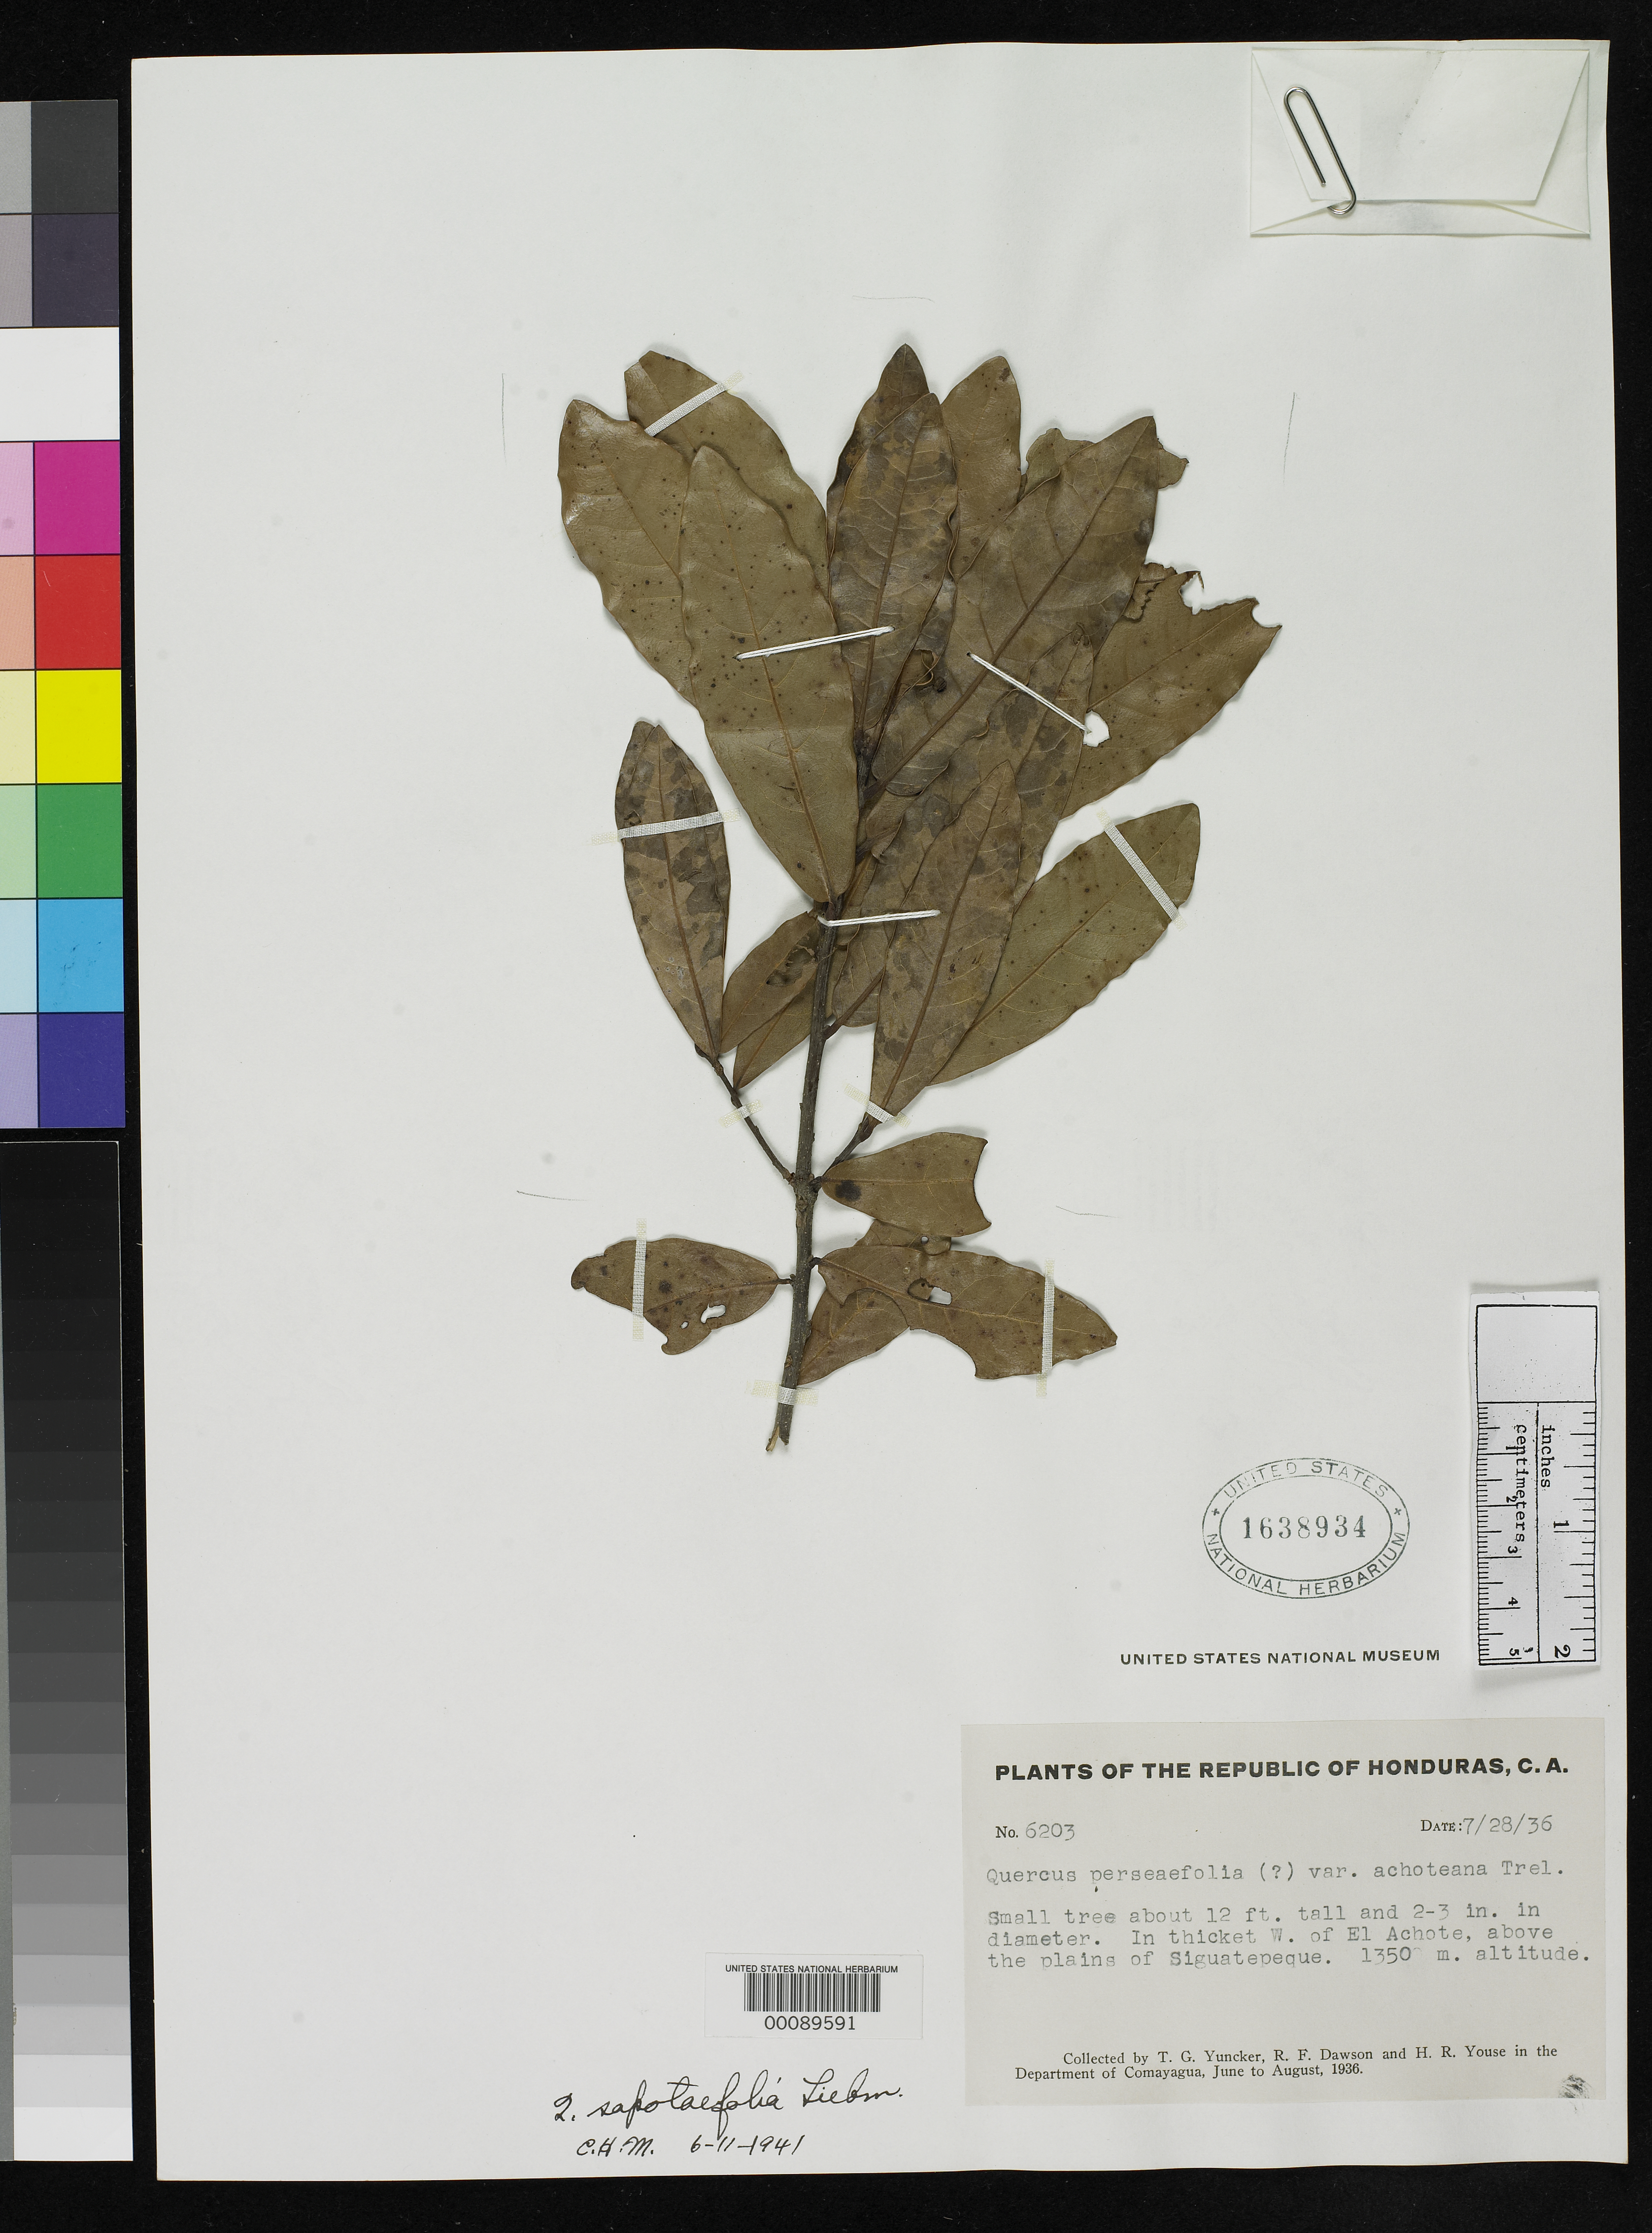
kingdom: Plantae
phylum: Tracheophyta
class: Magnoliopsida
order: Fagales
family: Fagaceae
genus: Quercus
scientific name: Quercus perseifolia var. achoteana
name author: Trel.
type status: Isotype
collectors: T. G. Yuncker, R. F. Dawson & H. Youse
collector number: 6203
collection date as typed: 28 Jul 1936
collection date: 1936-07-28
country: Honduras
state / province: Comayagua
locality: West of Achote, above Siguatepeque.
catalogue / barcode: US 1638934